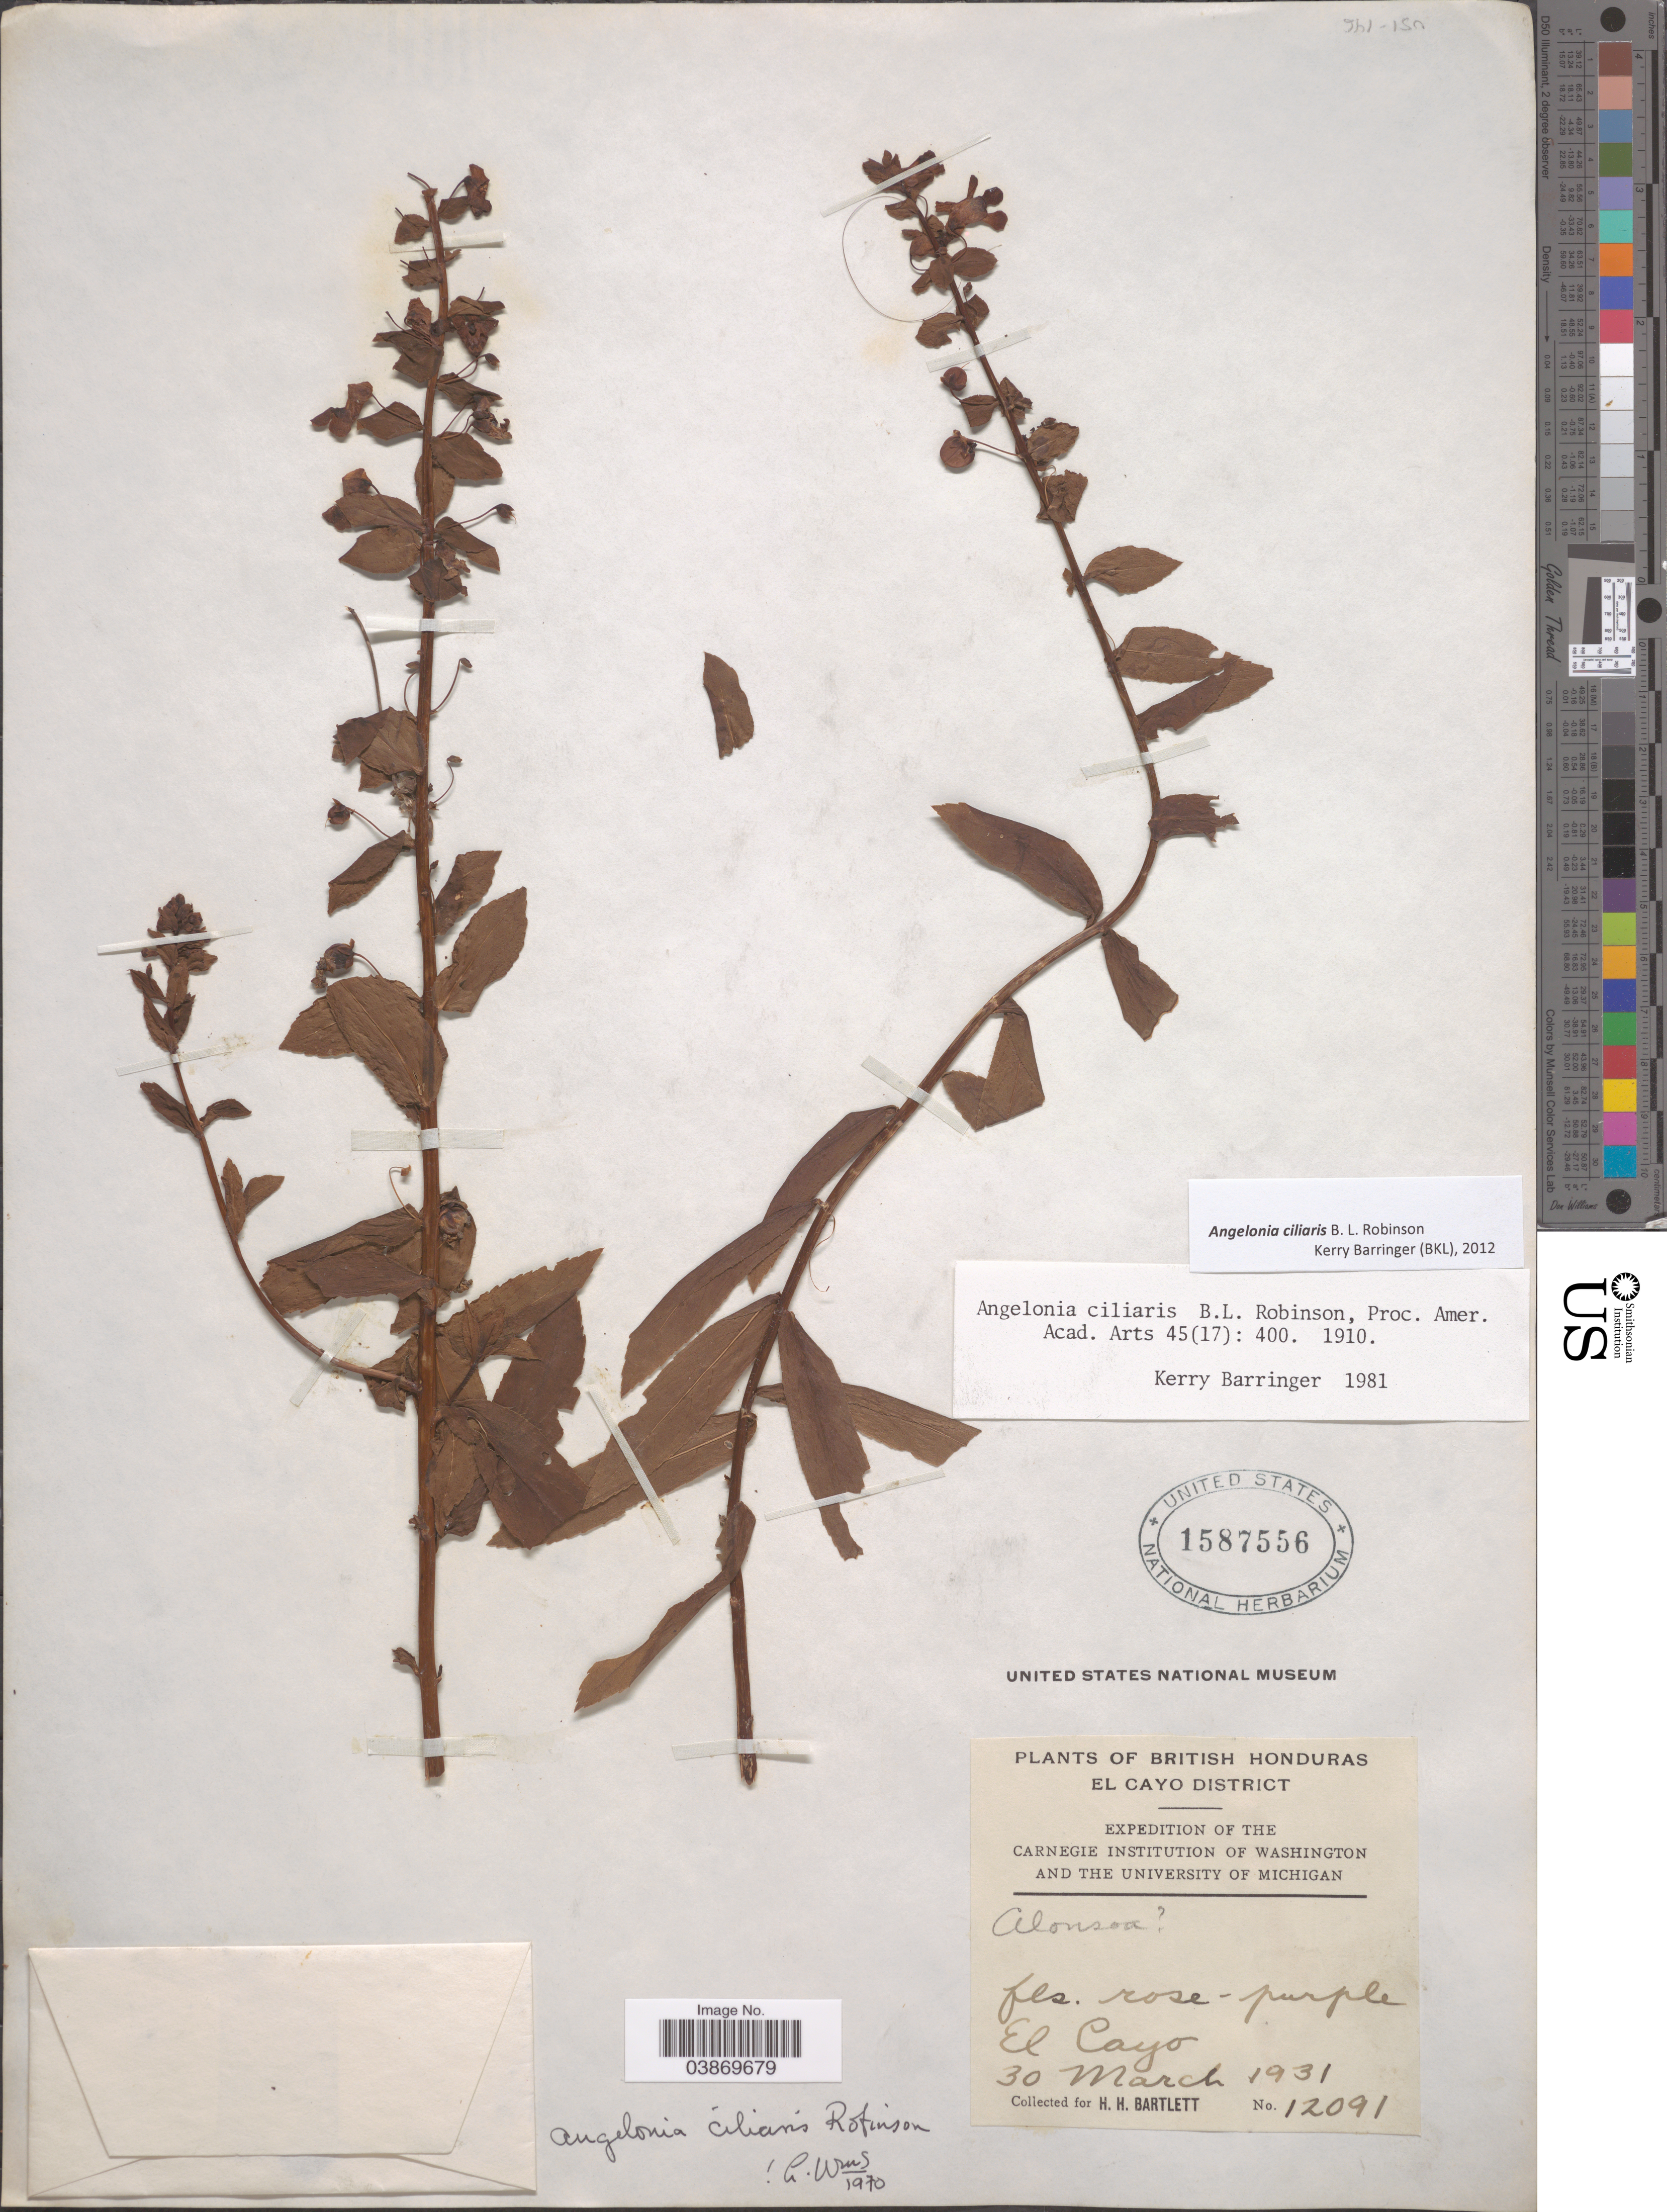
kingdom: Plantae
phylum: Tracheophyta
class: Magnoliopsida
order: Lamiales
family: Plantaginaceae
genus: Angelonia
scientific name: Angelonia ciliaris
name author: B.L. Rob.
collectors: H. H. Bartlett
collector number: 12091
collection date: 1931-03-30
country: Belize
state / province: Cayo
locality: British Honduras. El Cayo District. El Cayo.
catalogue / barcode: US 1587556